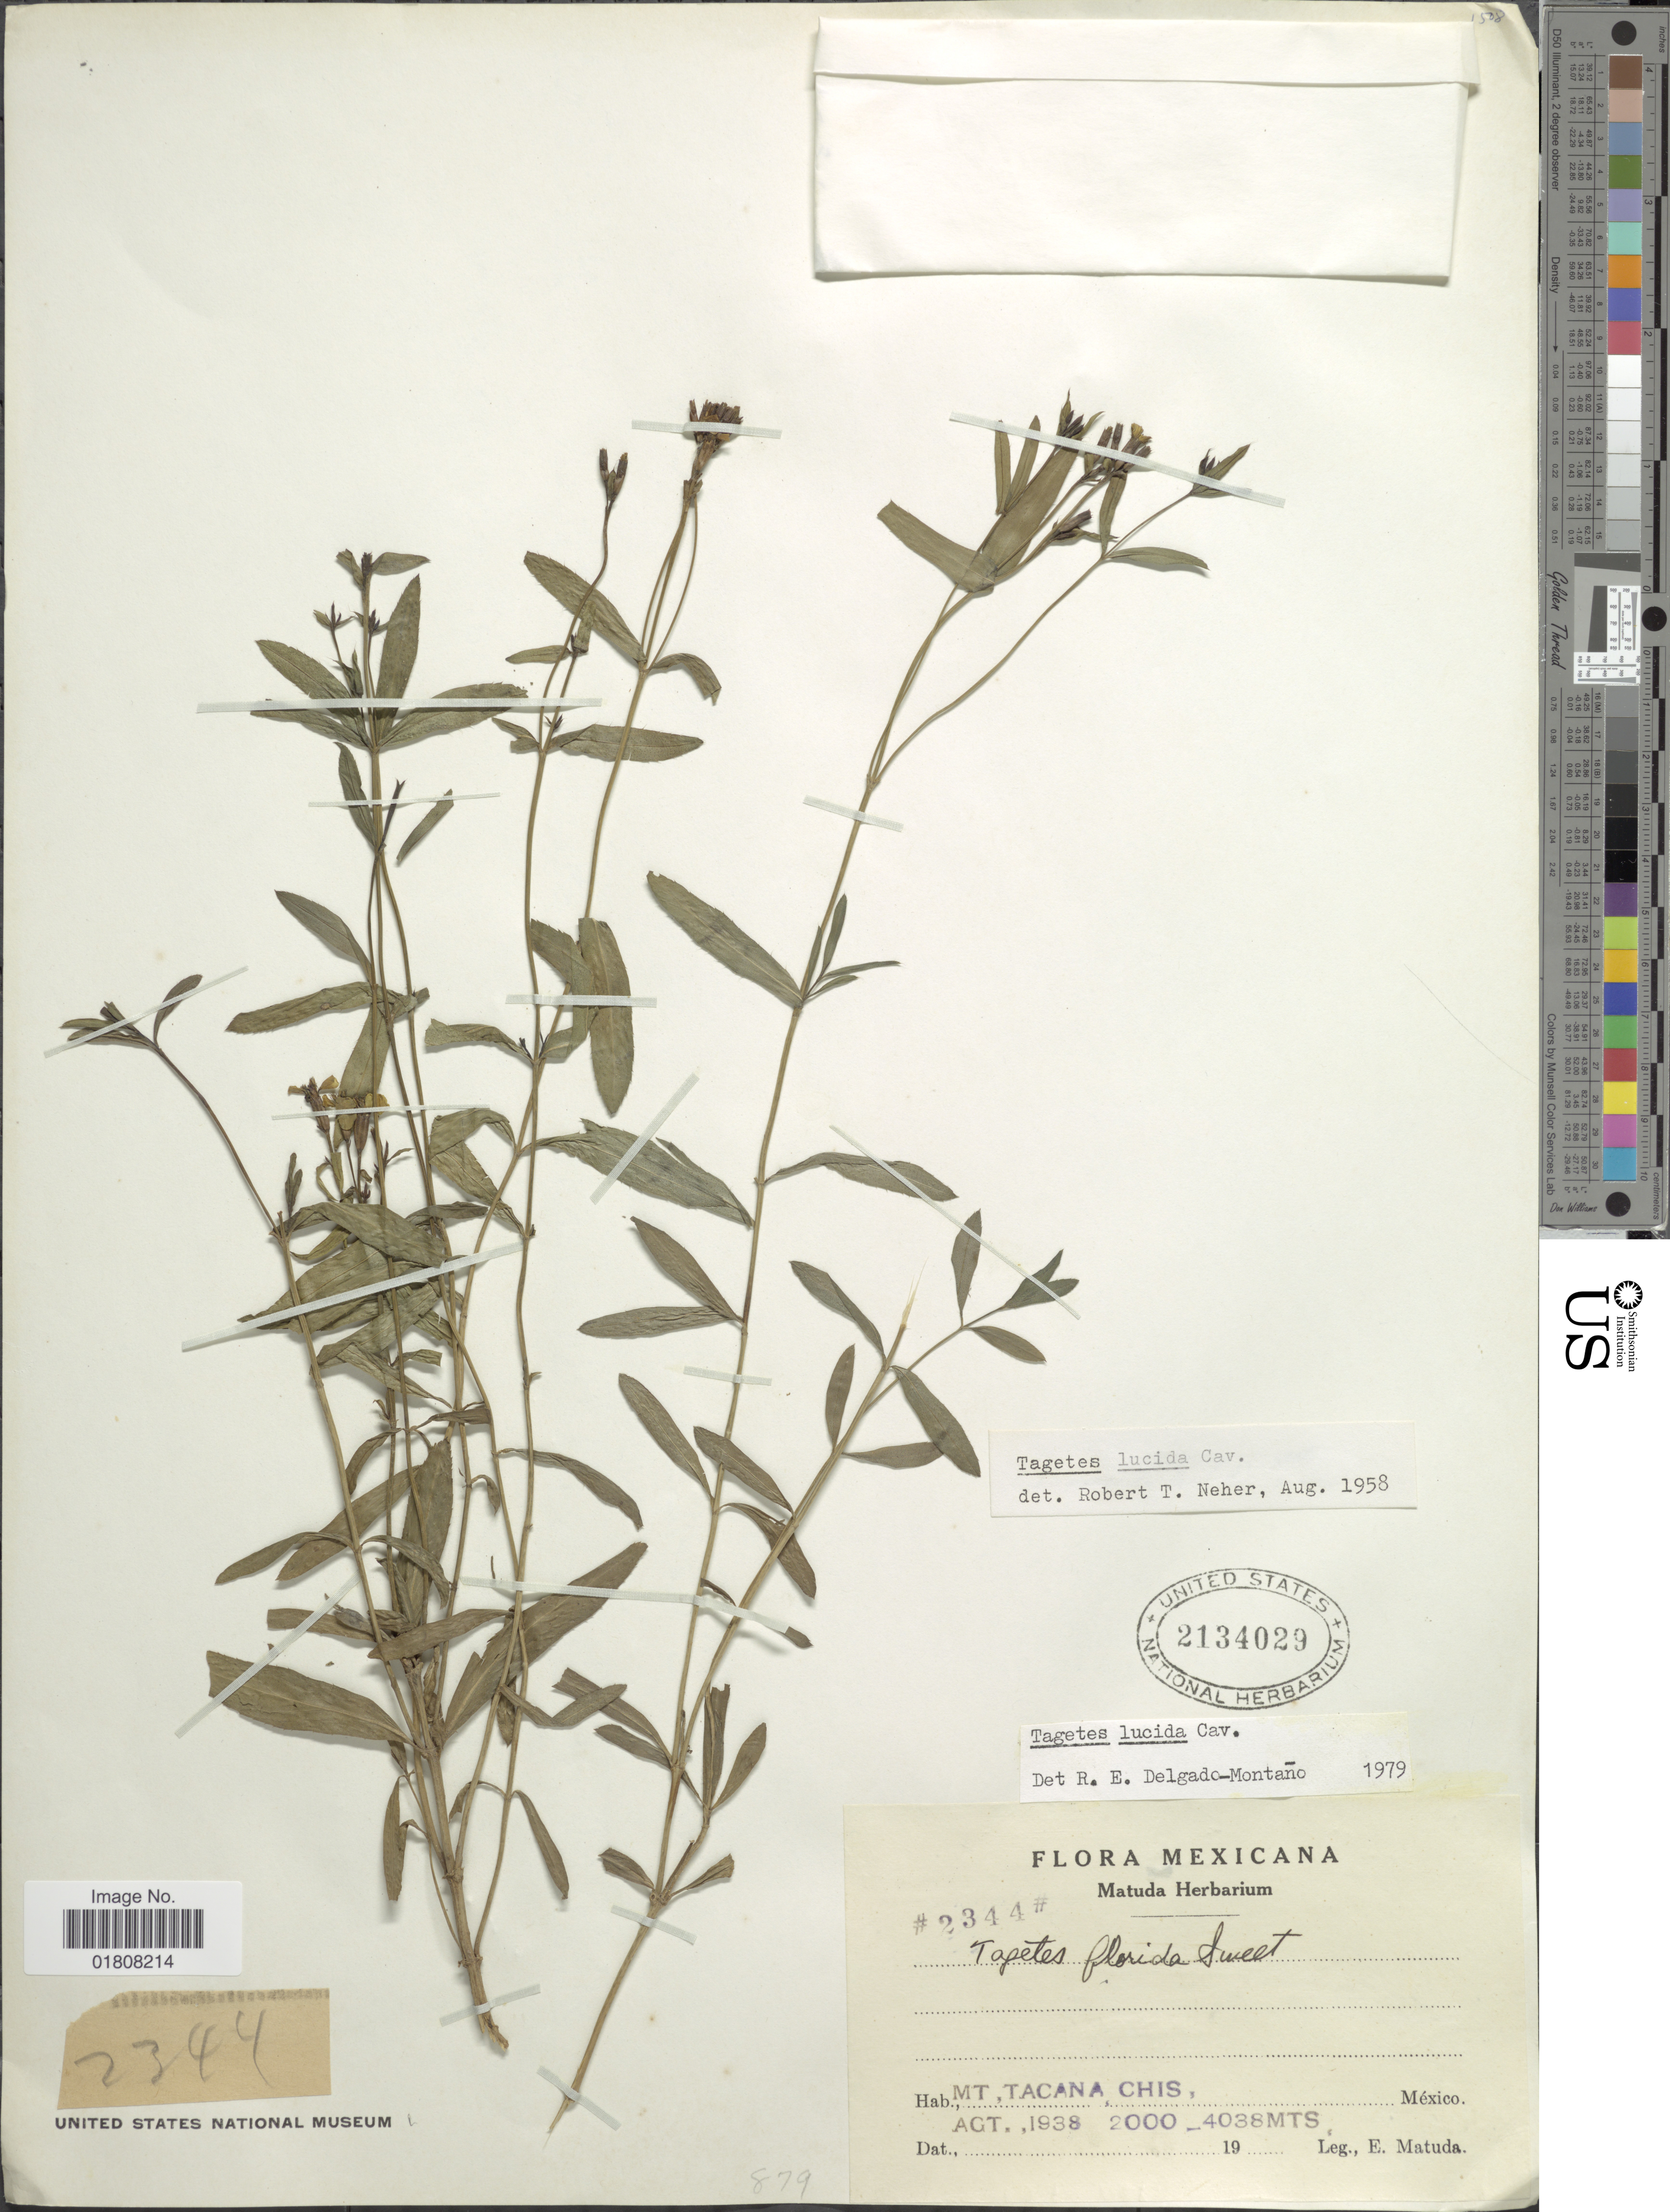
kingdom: Plantae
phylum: Tracheophyta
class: Magnoliopsida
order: Asterales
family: Asteraceae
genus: Tagetes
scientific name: Tagetes lucida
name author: Cav.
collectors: E. Matuda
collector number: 2344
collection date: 1938-08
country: Mexico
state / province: Chiapas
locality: Mt. Tacana, Chis.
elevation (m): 2000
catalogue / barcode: US 2134029